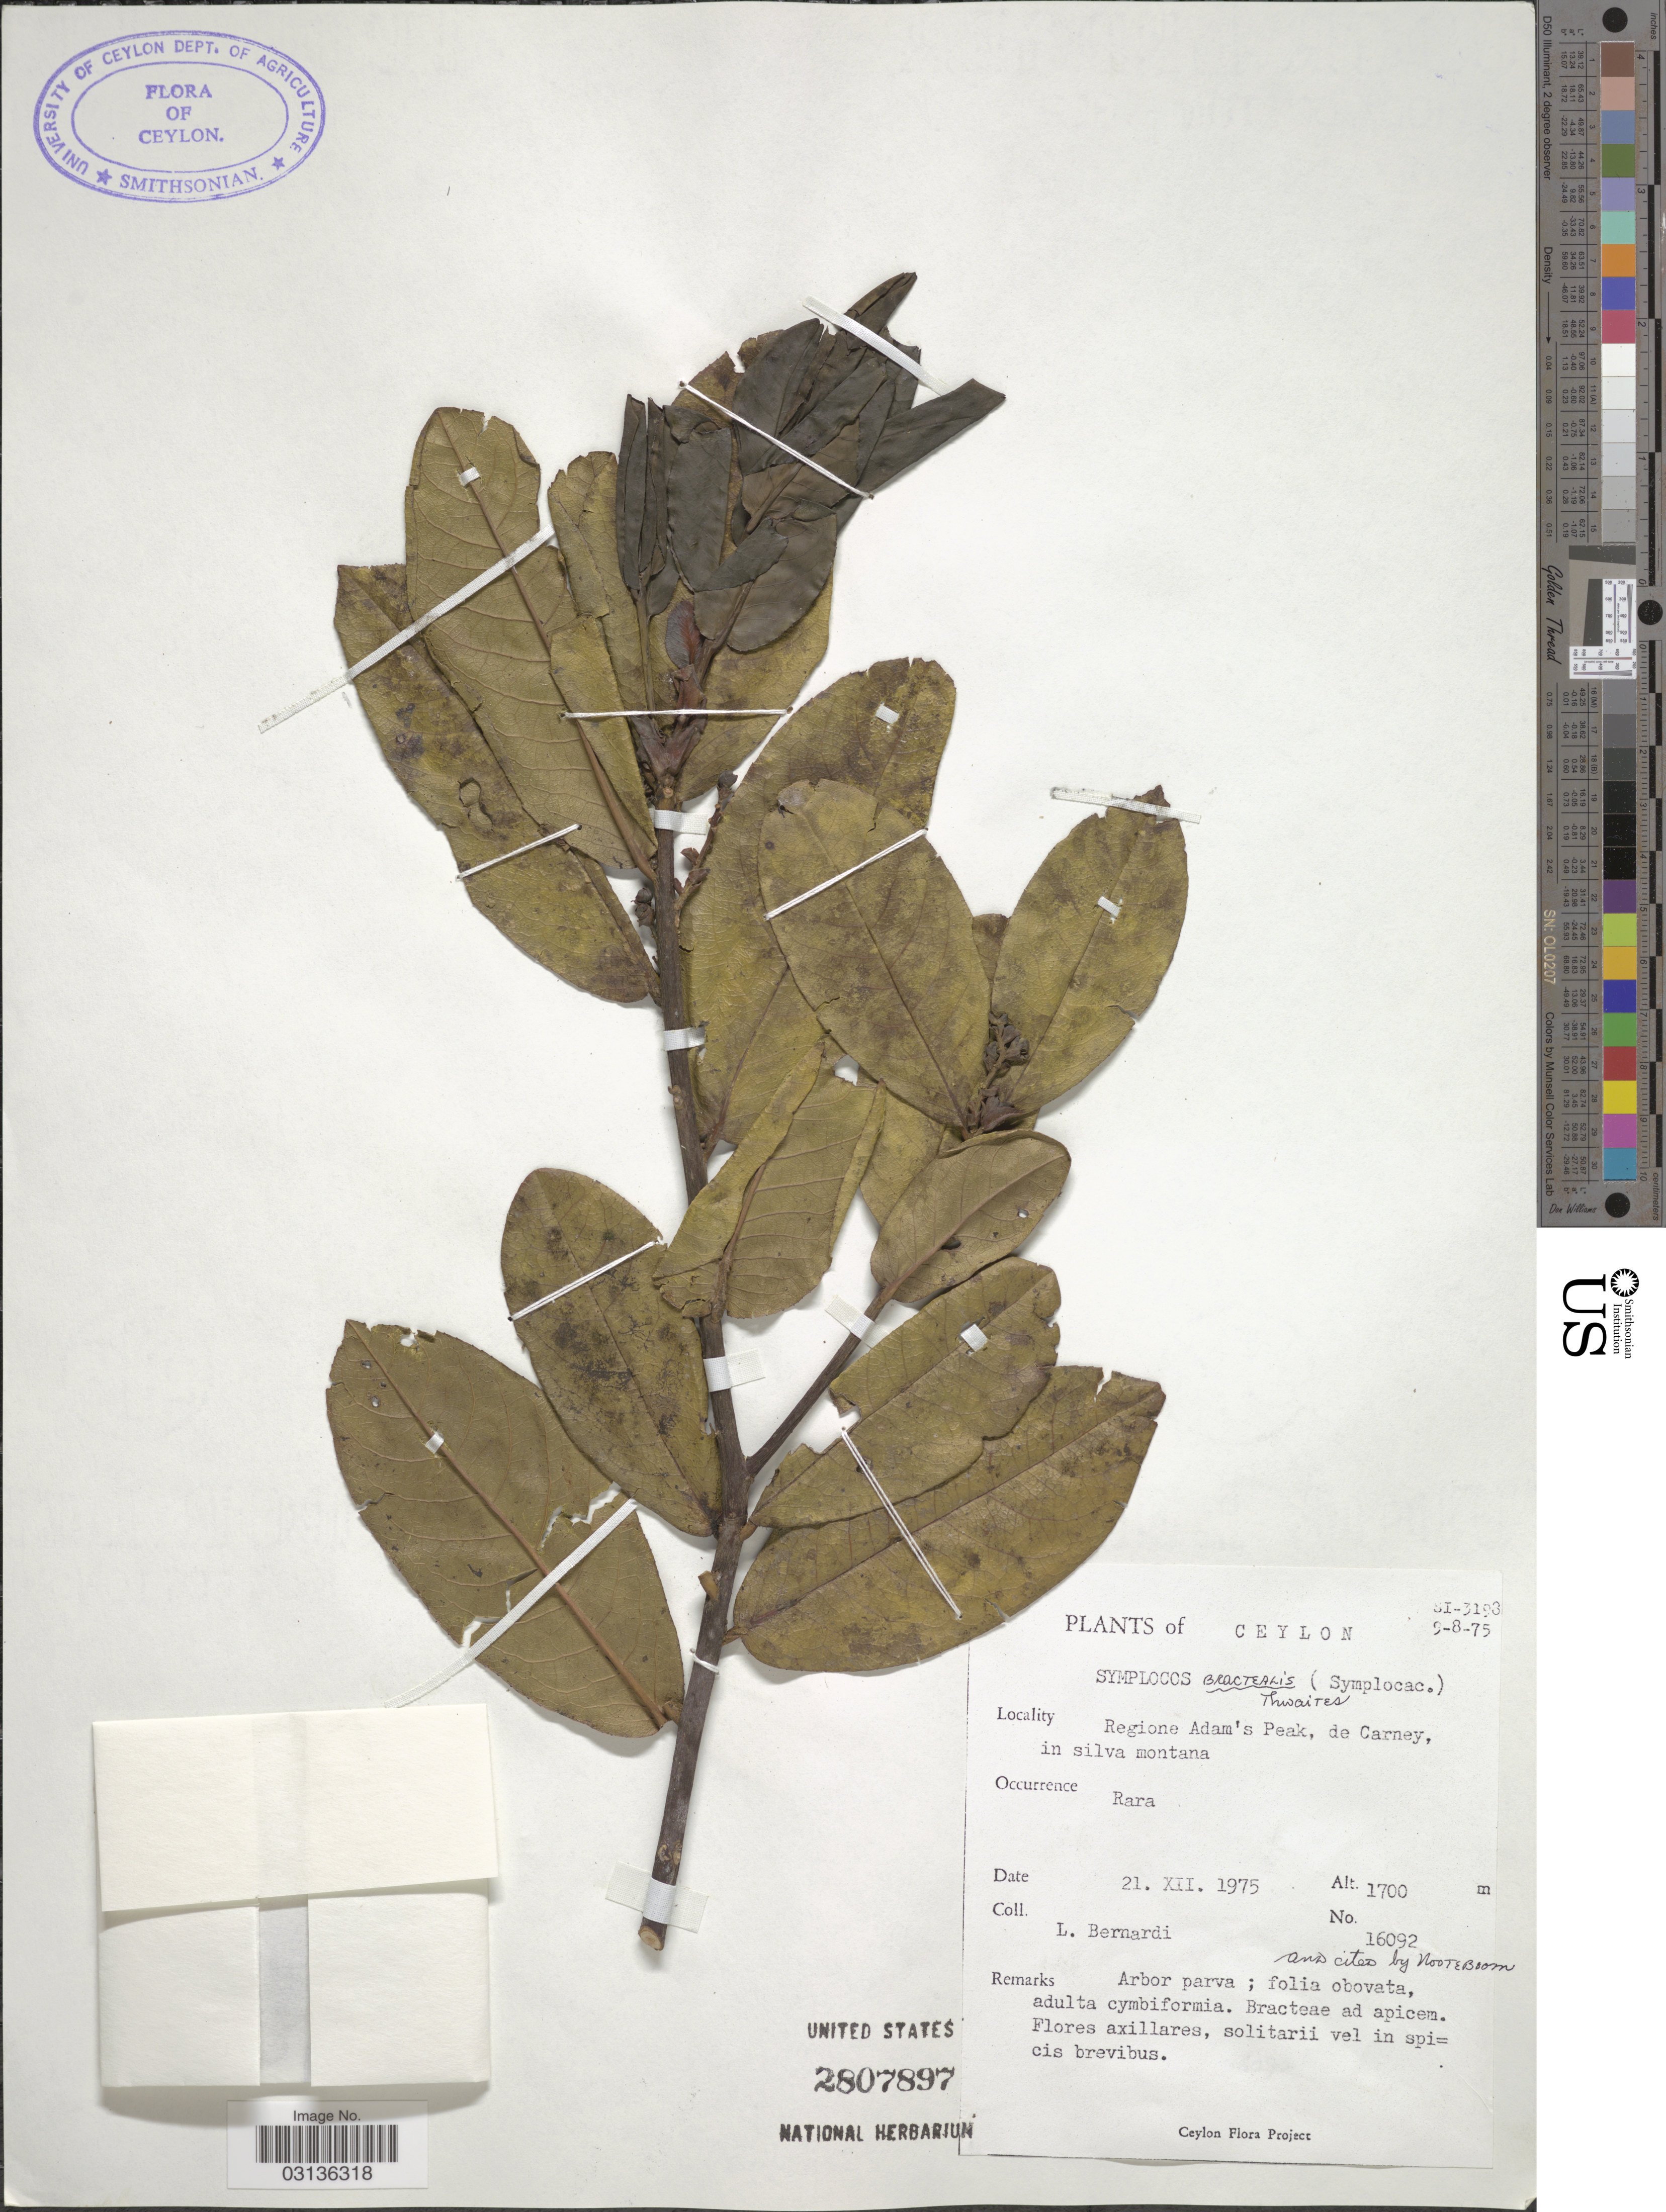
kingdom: Plantae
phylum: Tracheophyta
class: Magnoliopsida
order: Ericales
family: Symplocaceae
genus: Symplocos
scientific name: Symplocos bractealis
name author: Thwaites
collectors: L. Bernardi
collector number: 16092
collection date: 1975-12-21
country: Sri Lanka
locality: Ceylon. Regione Adam's Peak, de Carney, in silva montana.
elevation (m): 1700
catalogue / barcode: US 2807897